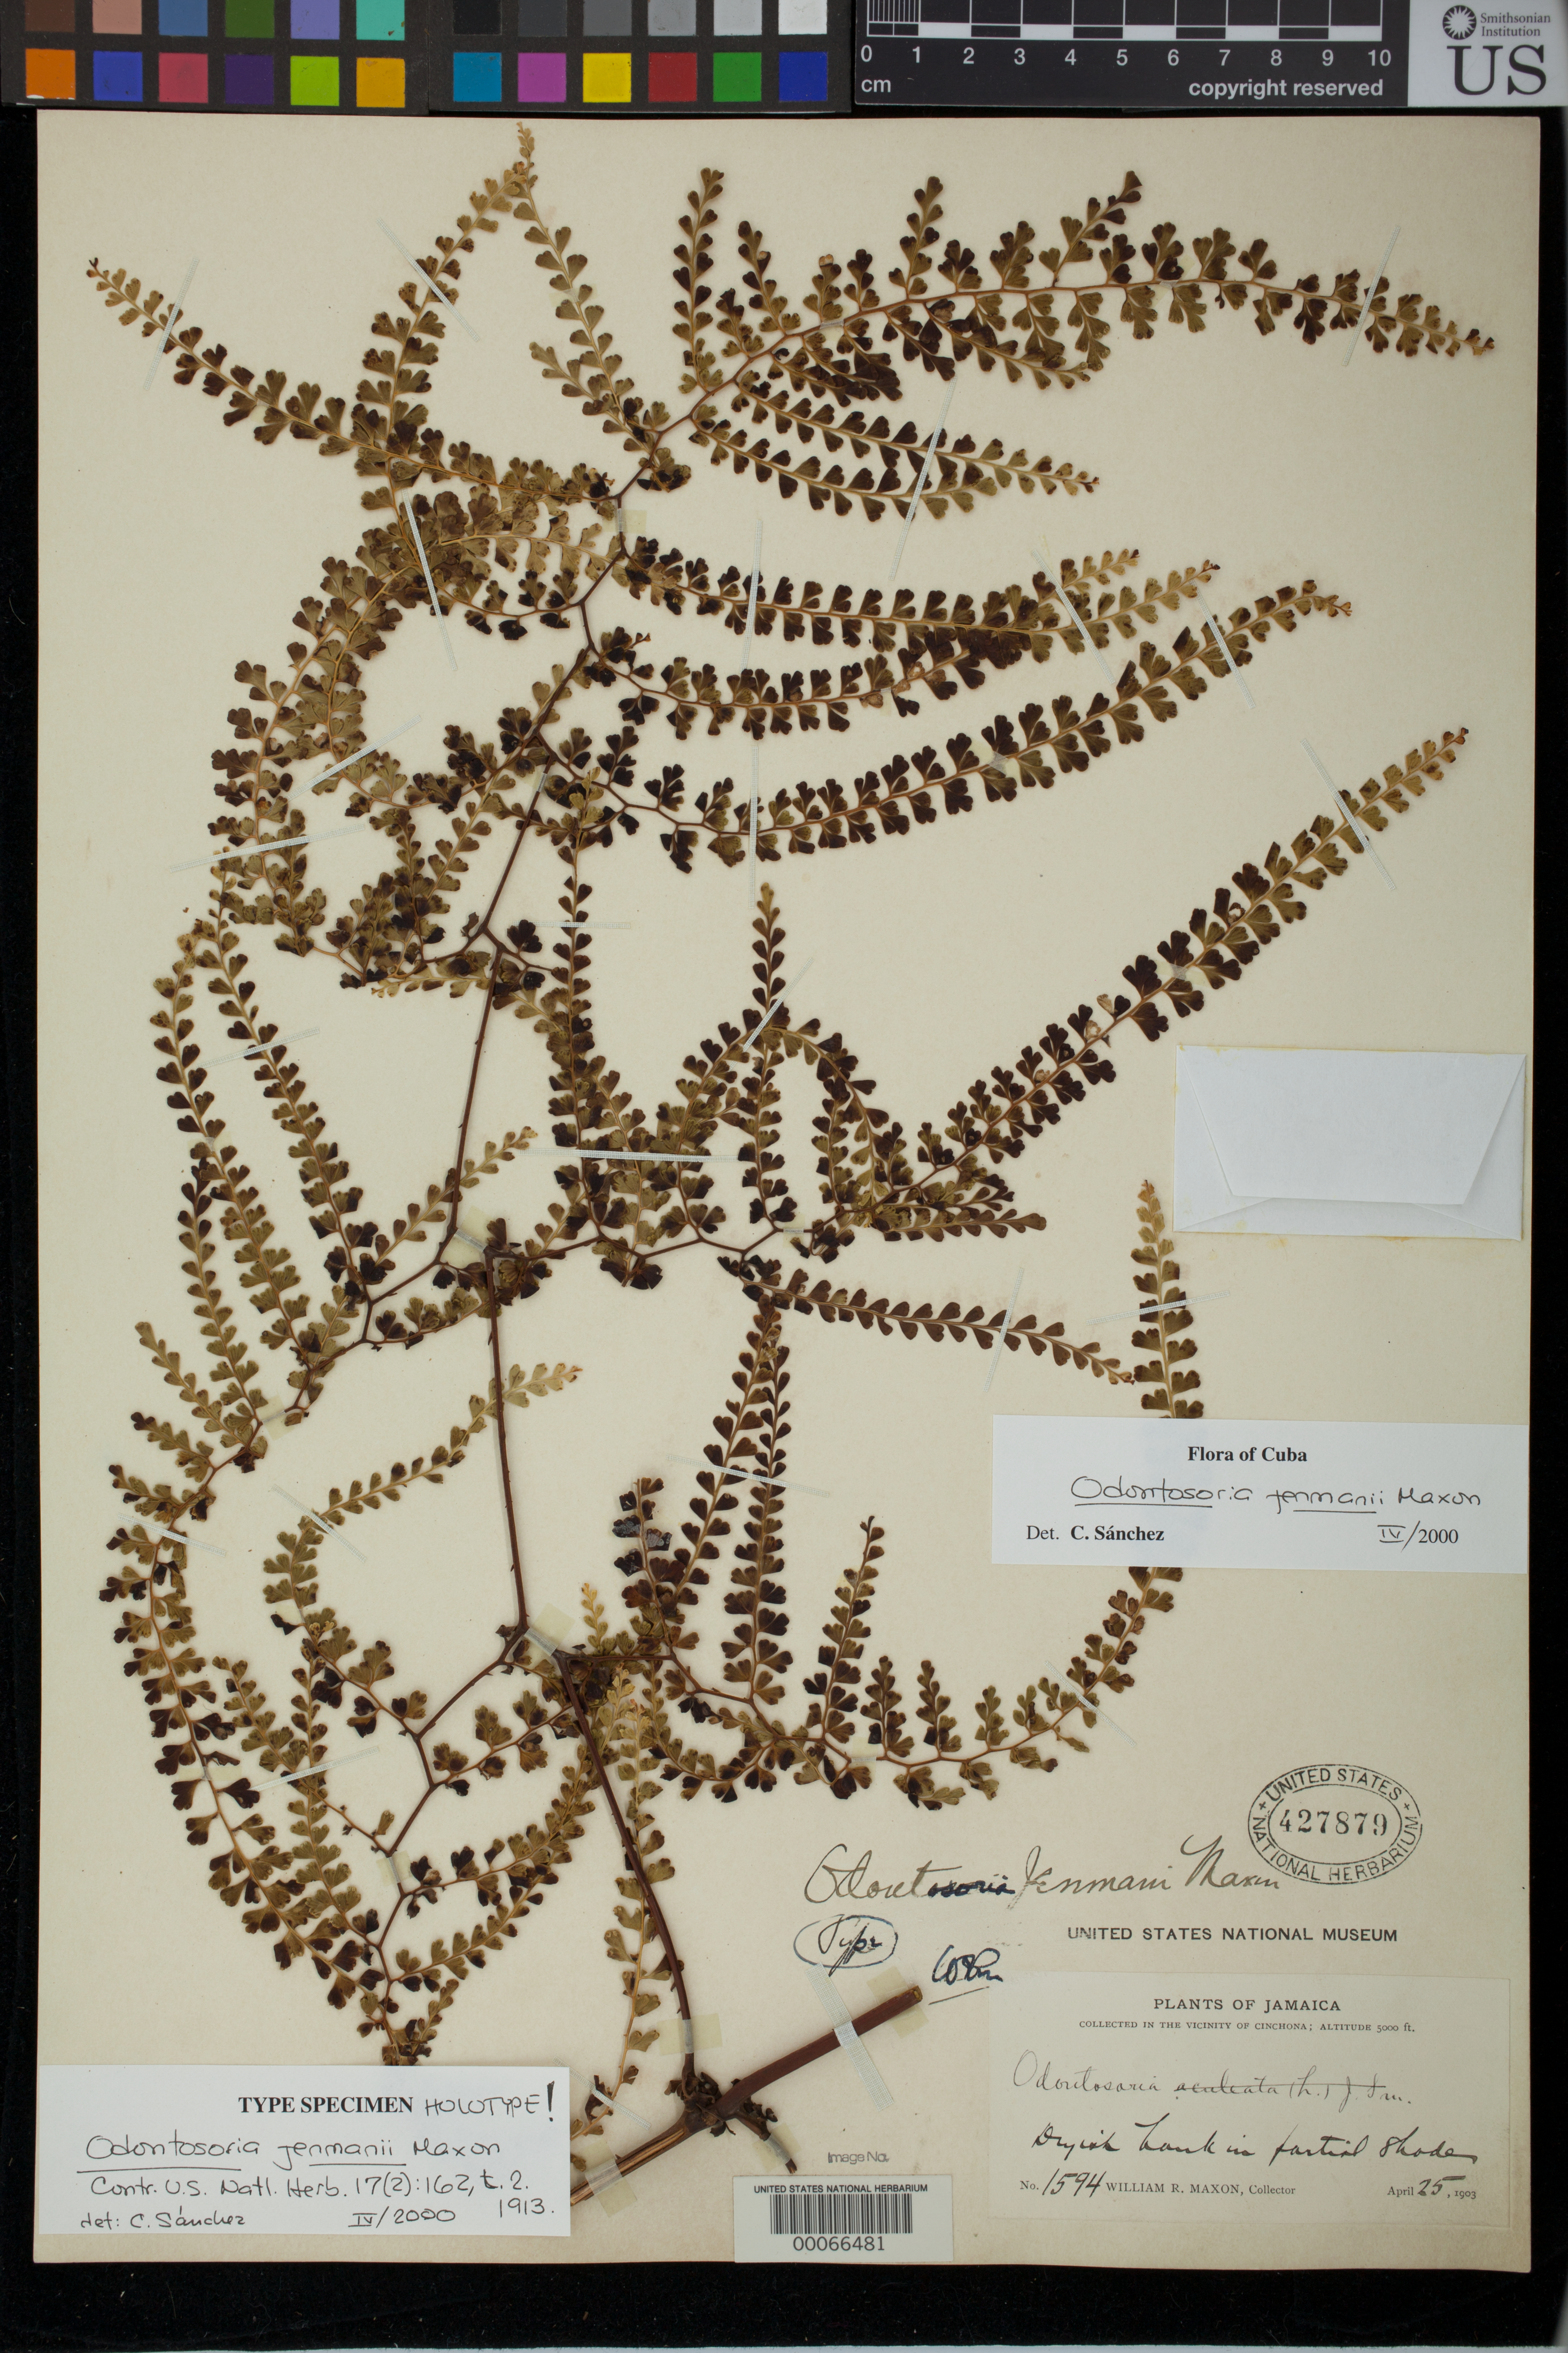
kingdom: Plantae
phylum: Tracheophyta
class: Polypodiopsida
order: Polypodiales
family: Lindsaeaceae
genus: Odontosoria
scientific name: Odontosoria jenmanii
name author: Maxon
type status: Holotype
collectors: W. R. Maxon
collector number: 1594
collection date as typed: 25 Apr 1903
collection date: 1903-04-25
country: Jamaica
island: Greater Antilles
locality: Vicinity of Cinchona.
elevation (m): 1524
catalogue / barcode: US 427879